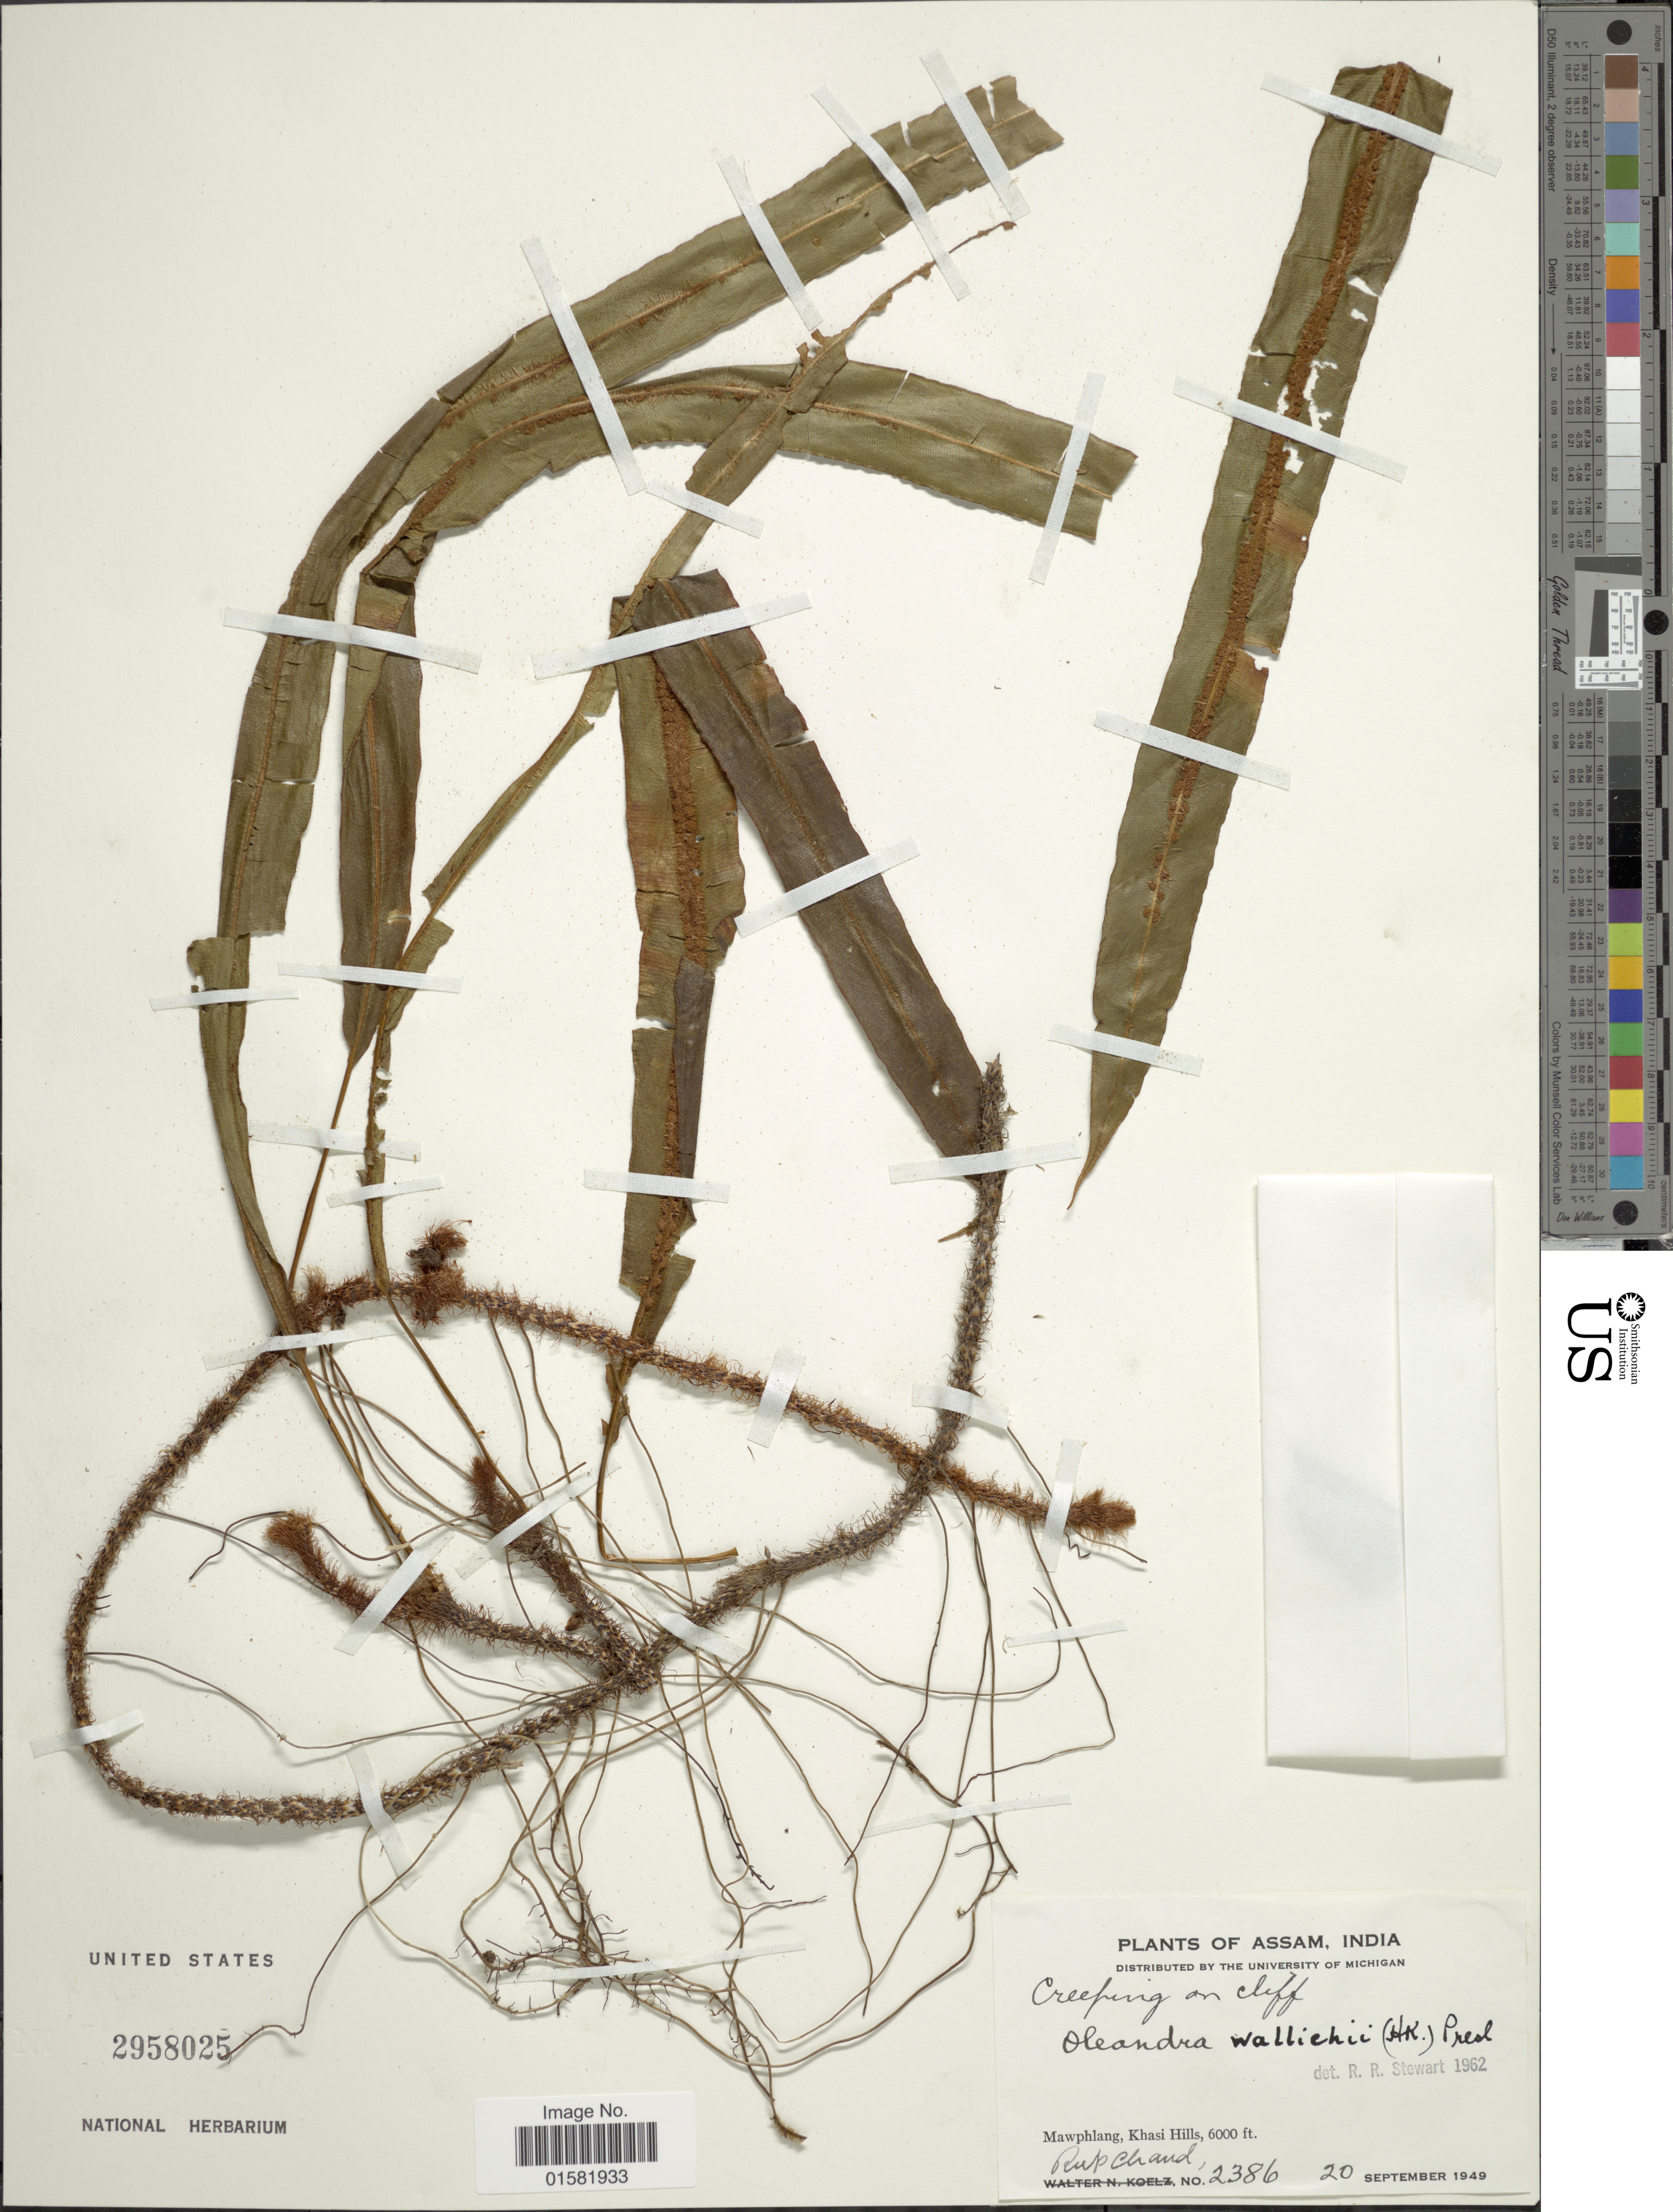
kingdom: Plantae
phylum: Tracheophyta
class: Polypodiopsida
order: Polypodiales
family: Oleandraceae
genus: Oleandra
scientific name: Oleandra wallichii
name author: (Hook.) C. Presl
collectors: R. Chand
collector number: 2386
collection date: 1949-09-20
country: India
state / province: Meghalaya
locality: Assam, India, Mawphlang, Khasi Hills.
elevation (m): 1829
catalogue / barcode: US 2958025